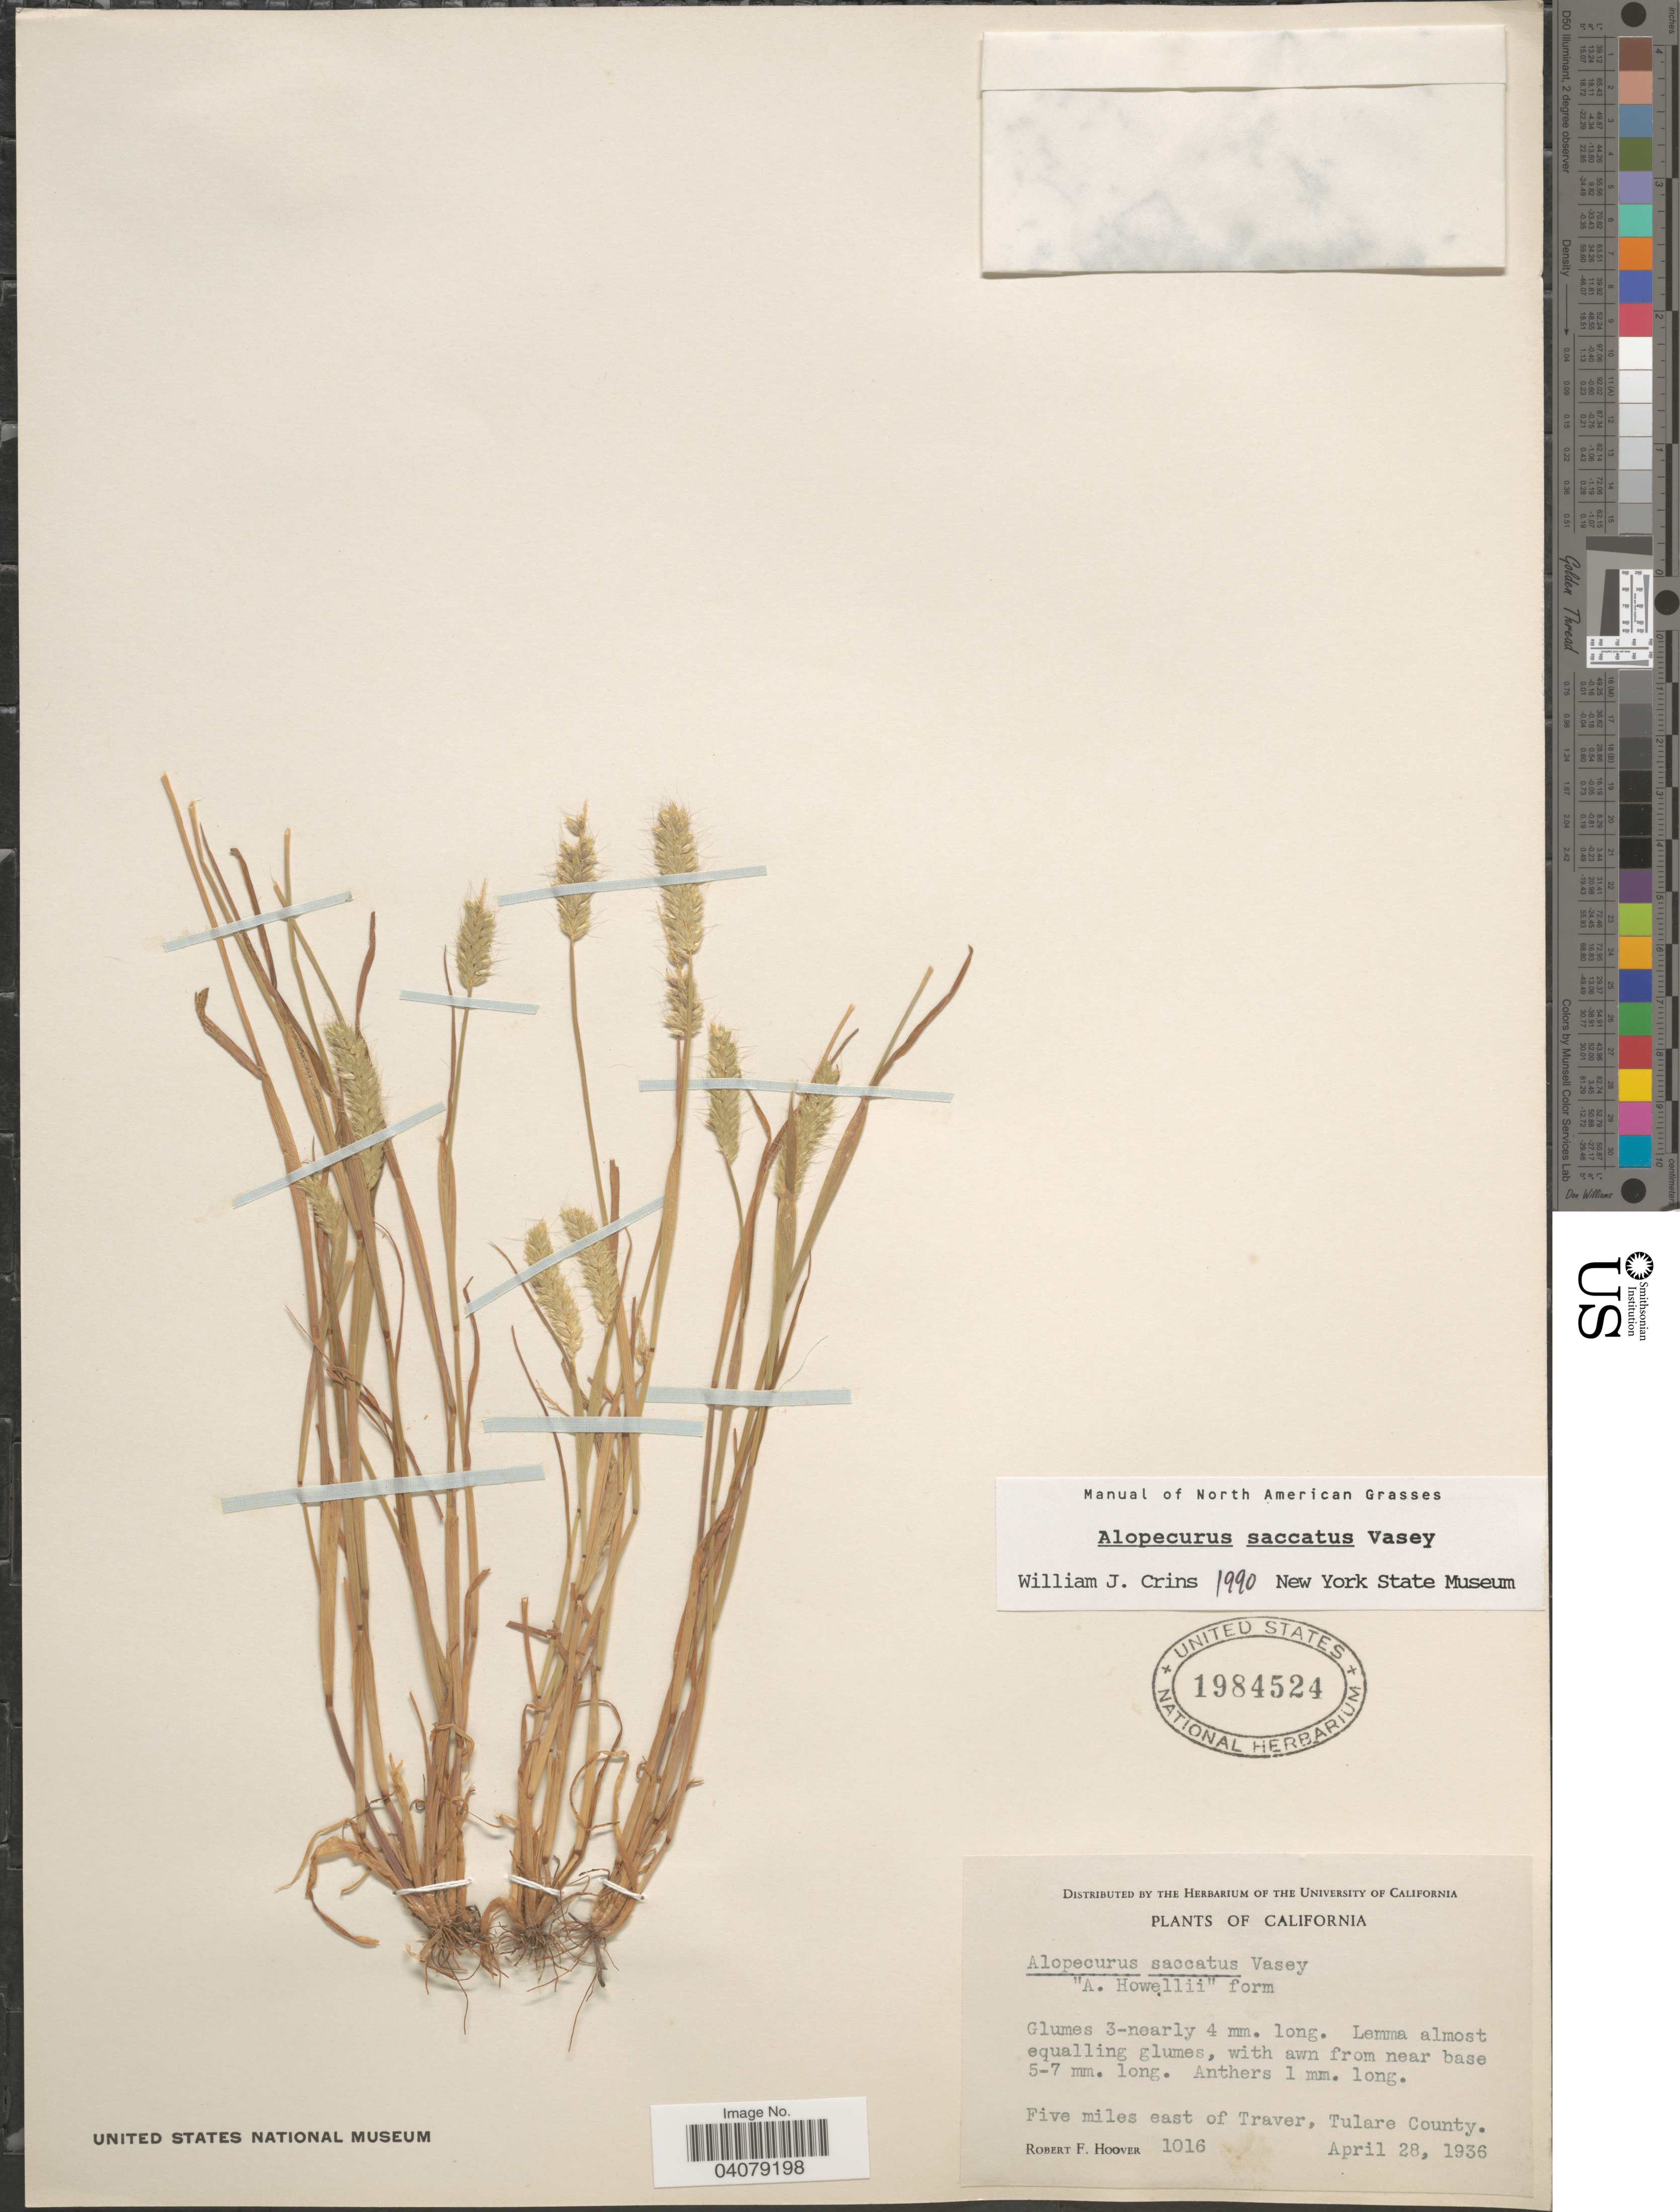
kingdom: Plantae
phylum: Tracheophyta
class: Liliopsida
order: Poales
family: Poaceae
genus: Alopecurus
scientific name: Alopecurus saccatus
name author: Vasey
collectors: R. F. Hoover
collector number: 1016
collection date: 1936-04-28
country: United States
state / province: California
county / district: Tulare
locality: Five miles east of Traver, Tulare County.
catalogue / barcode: US 1984524